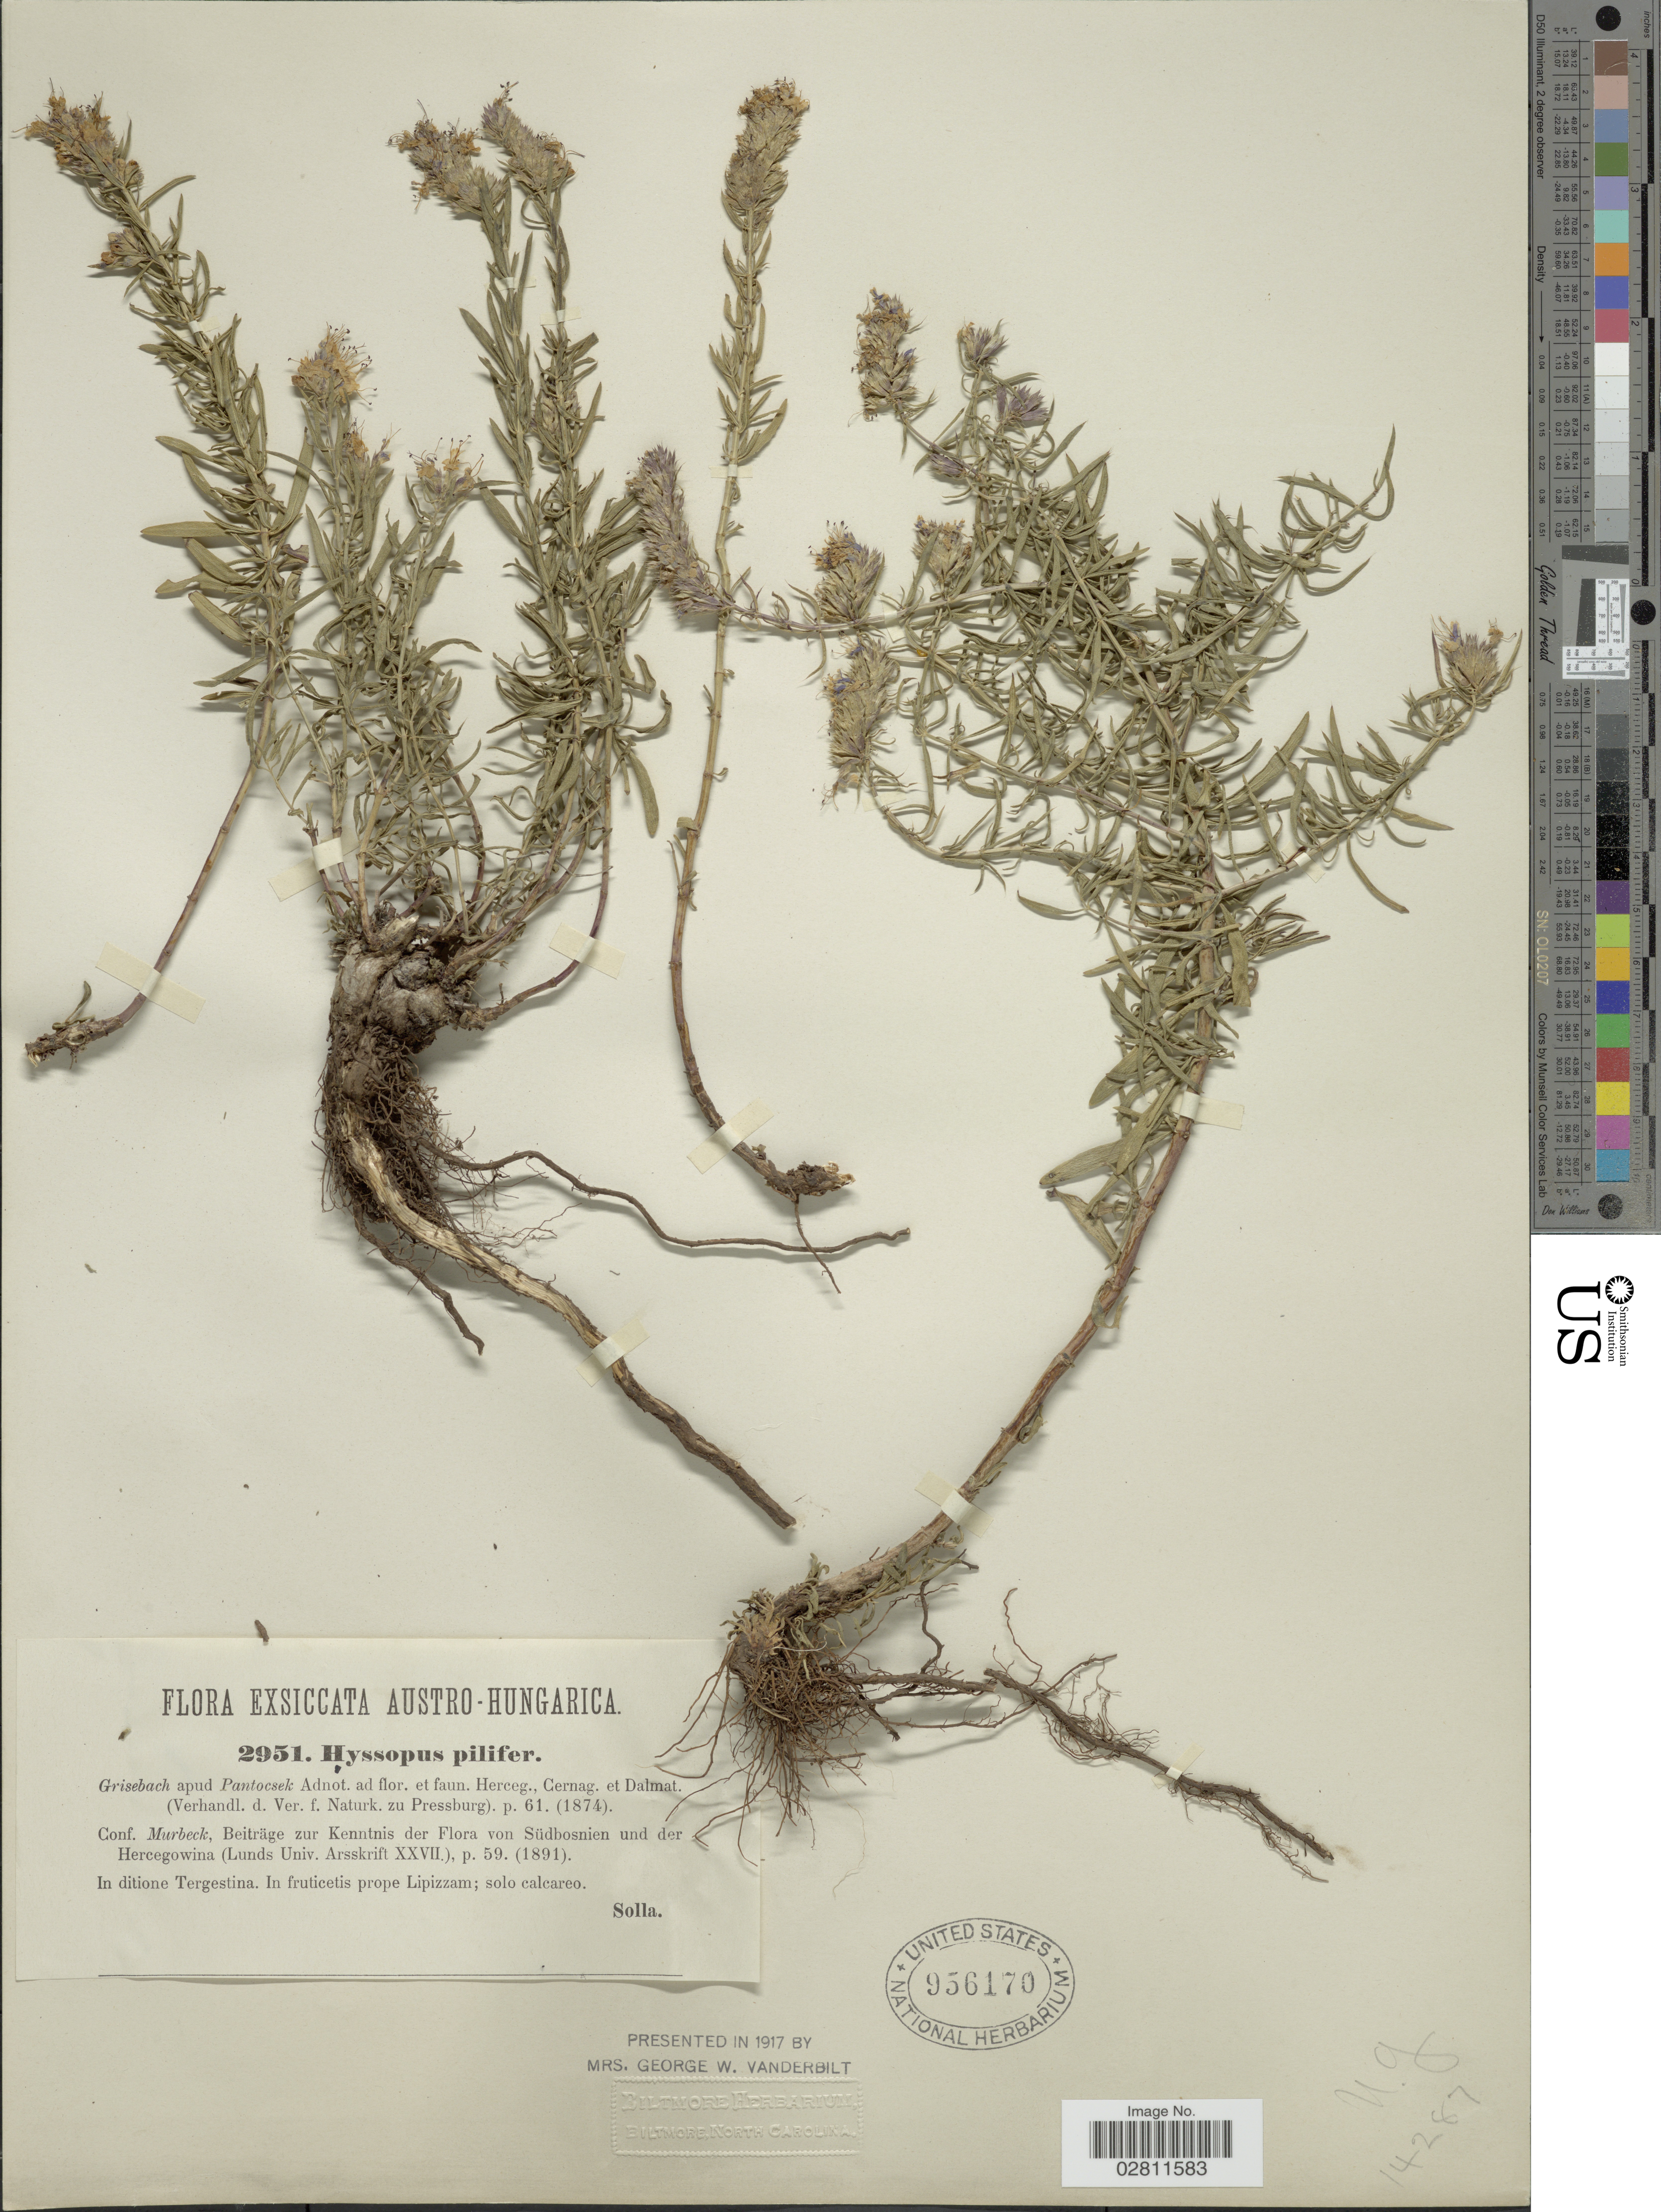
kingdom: Plantae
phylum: Tracheophyta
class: Magnoliopsida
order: Lamiales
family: Lamiaceae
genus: Hyssopus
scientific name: Hyssopus pilifer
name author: Griseb.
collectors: Solla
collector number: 2951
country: Hungary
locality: Austro-Hungarica. In ditione Tergestina. In fruticetis prope Lipizzam; solo calcareo.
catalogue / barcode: US 956170